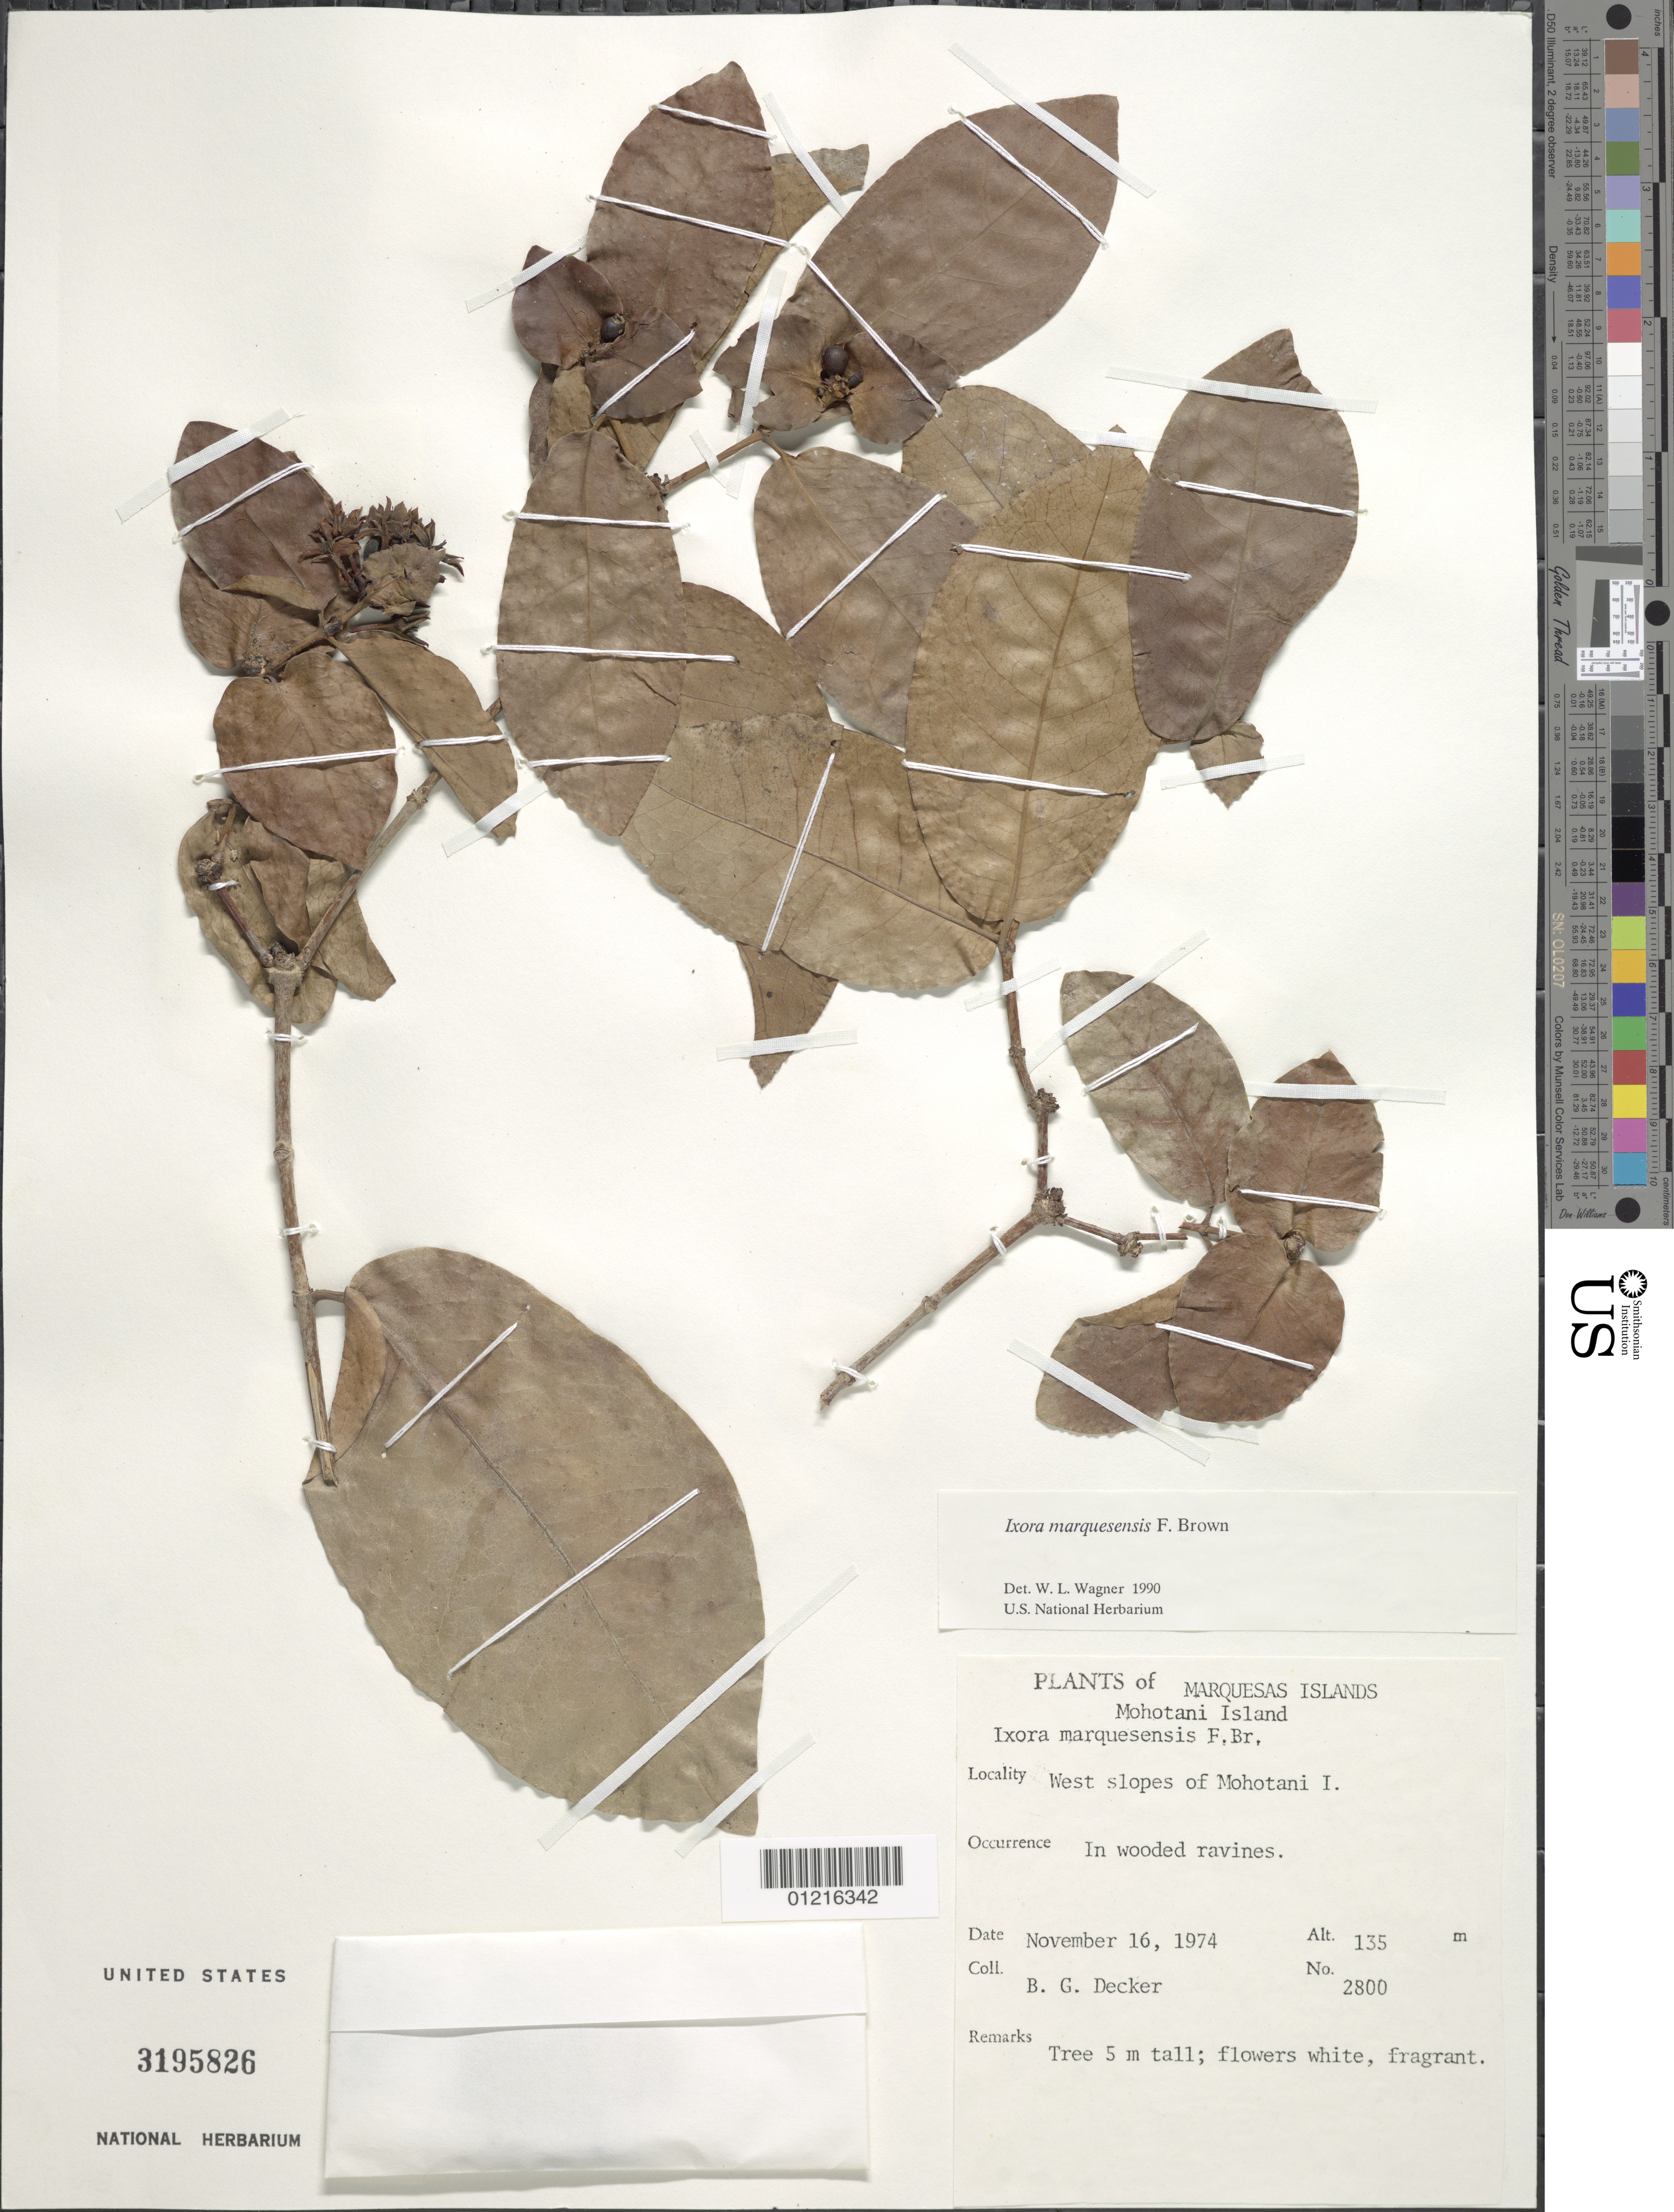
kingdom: Plantae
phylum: Tracheophyta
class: Magnoliopsida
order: Gentianales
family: Rubiaceae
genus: Ixora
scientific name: Ixora marquesensis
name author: F. Br.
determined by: Wagner, W. L., (BOT), Smithsonian Institution - National Museum of Natural History (UNITED STATES)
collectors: B. G. Decker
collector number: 2800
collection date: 1974-11-16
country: French Polynesia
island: Mohotani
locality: W slopes of Mohotani Island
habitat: In wooded ravines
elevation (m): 135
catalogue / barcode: US 3195826